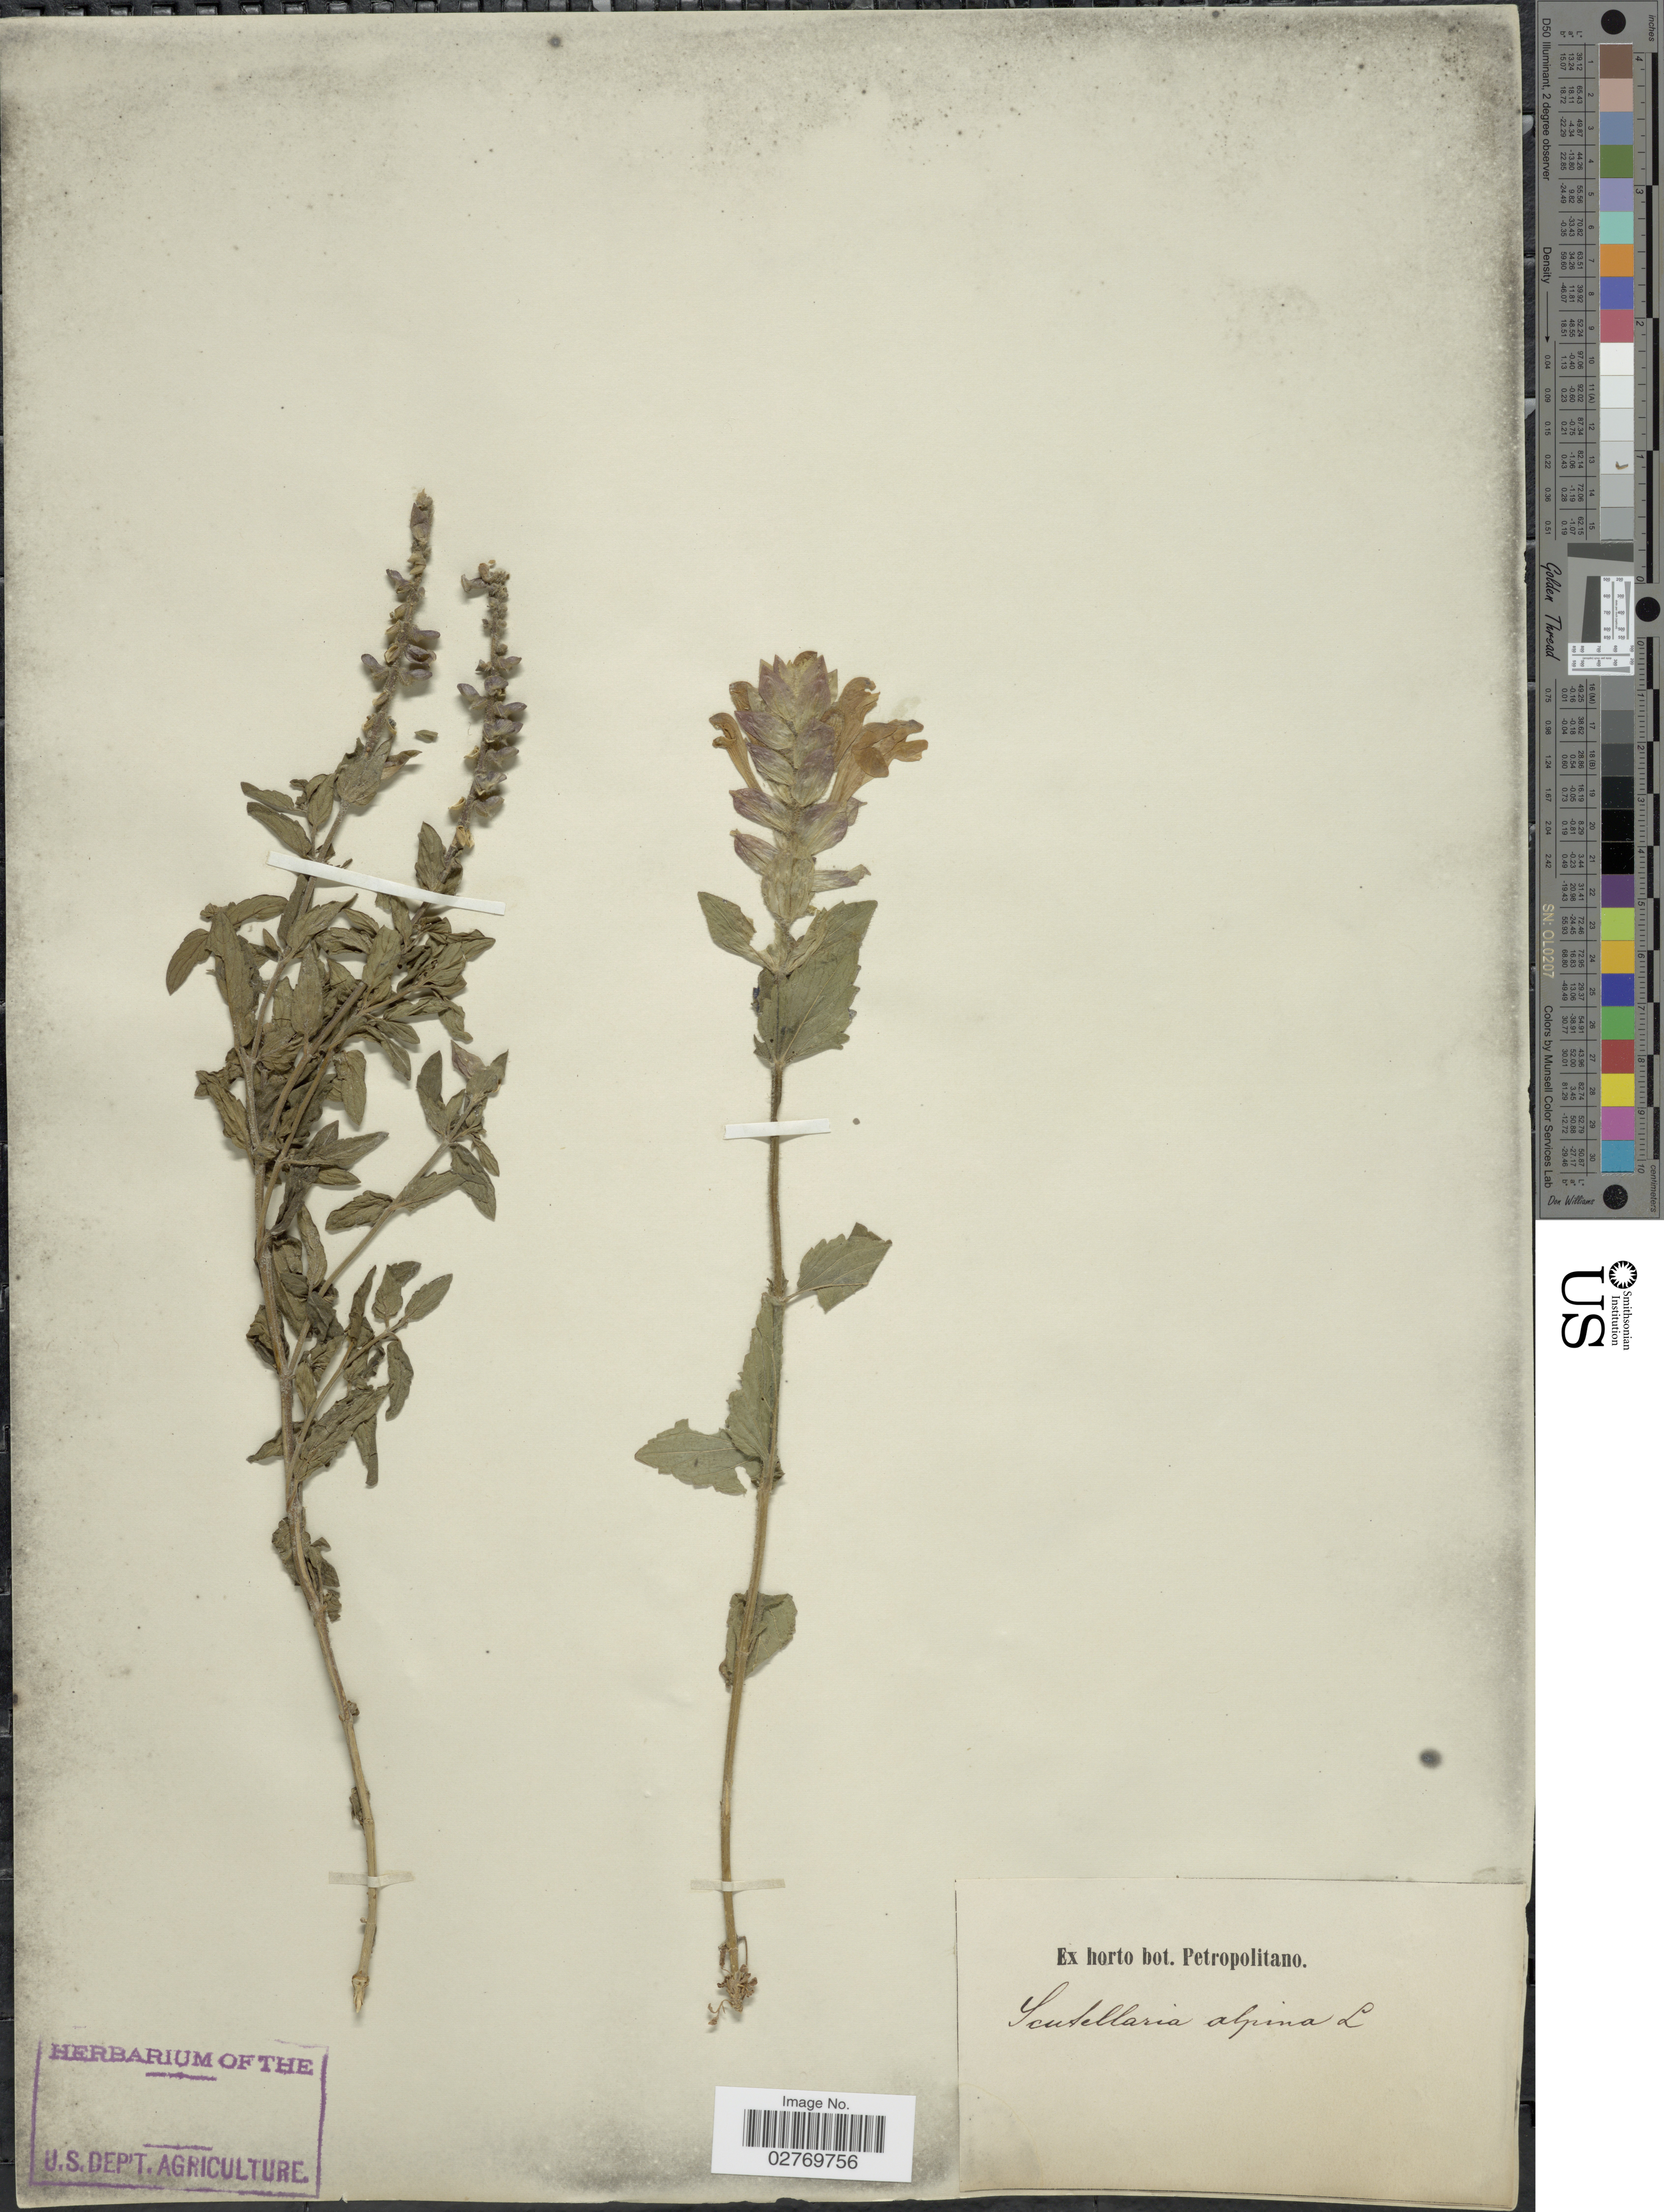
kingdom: Plantae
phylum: Tracheophyta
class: Magnoliopsida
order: Lamiales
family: Lamiaceae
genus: Scutellaria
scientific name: Scutellaria alpina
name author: L.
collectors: ex Horto Bot. Petropolitano